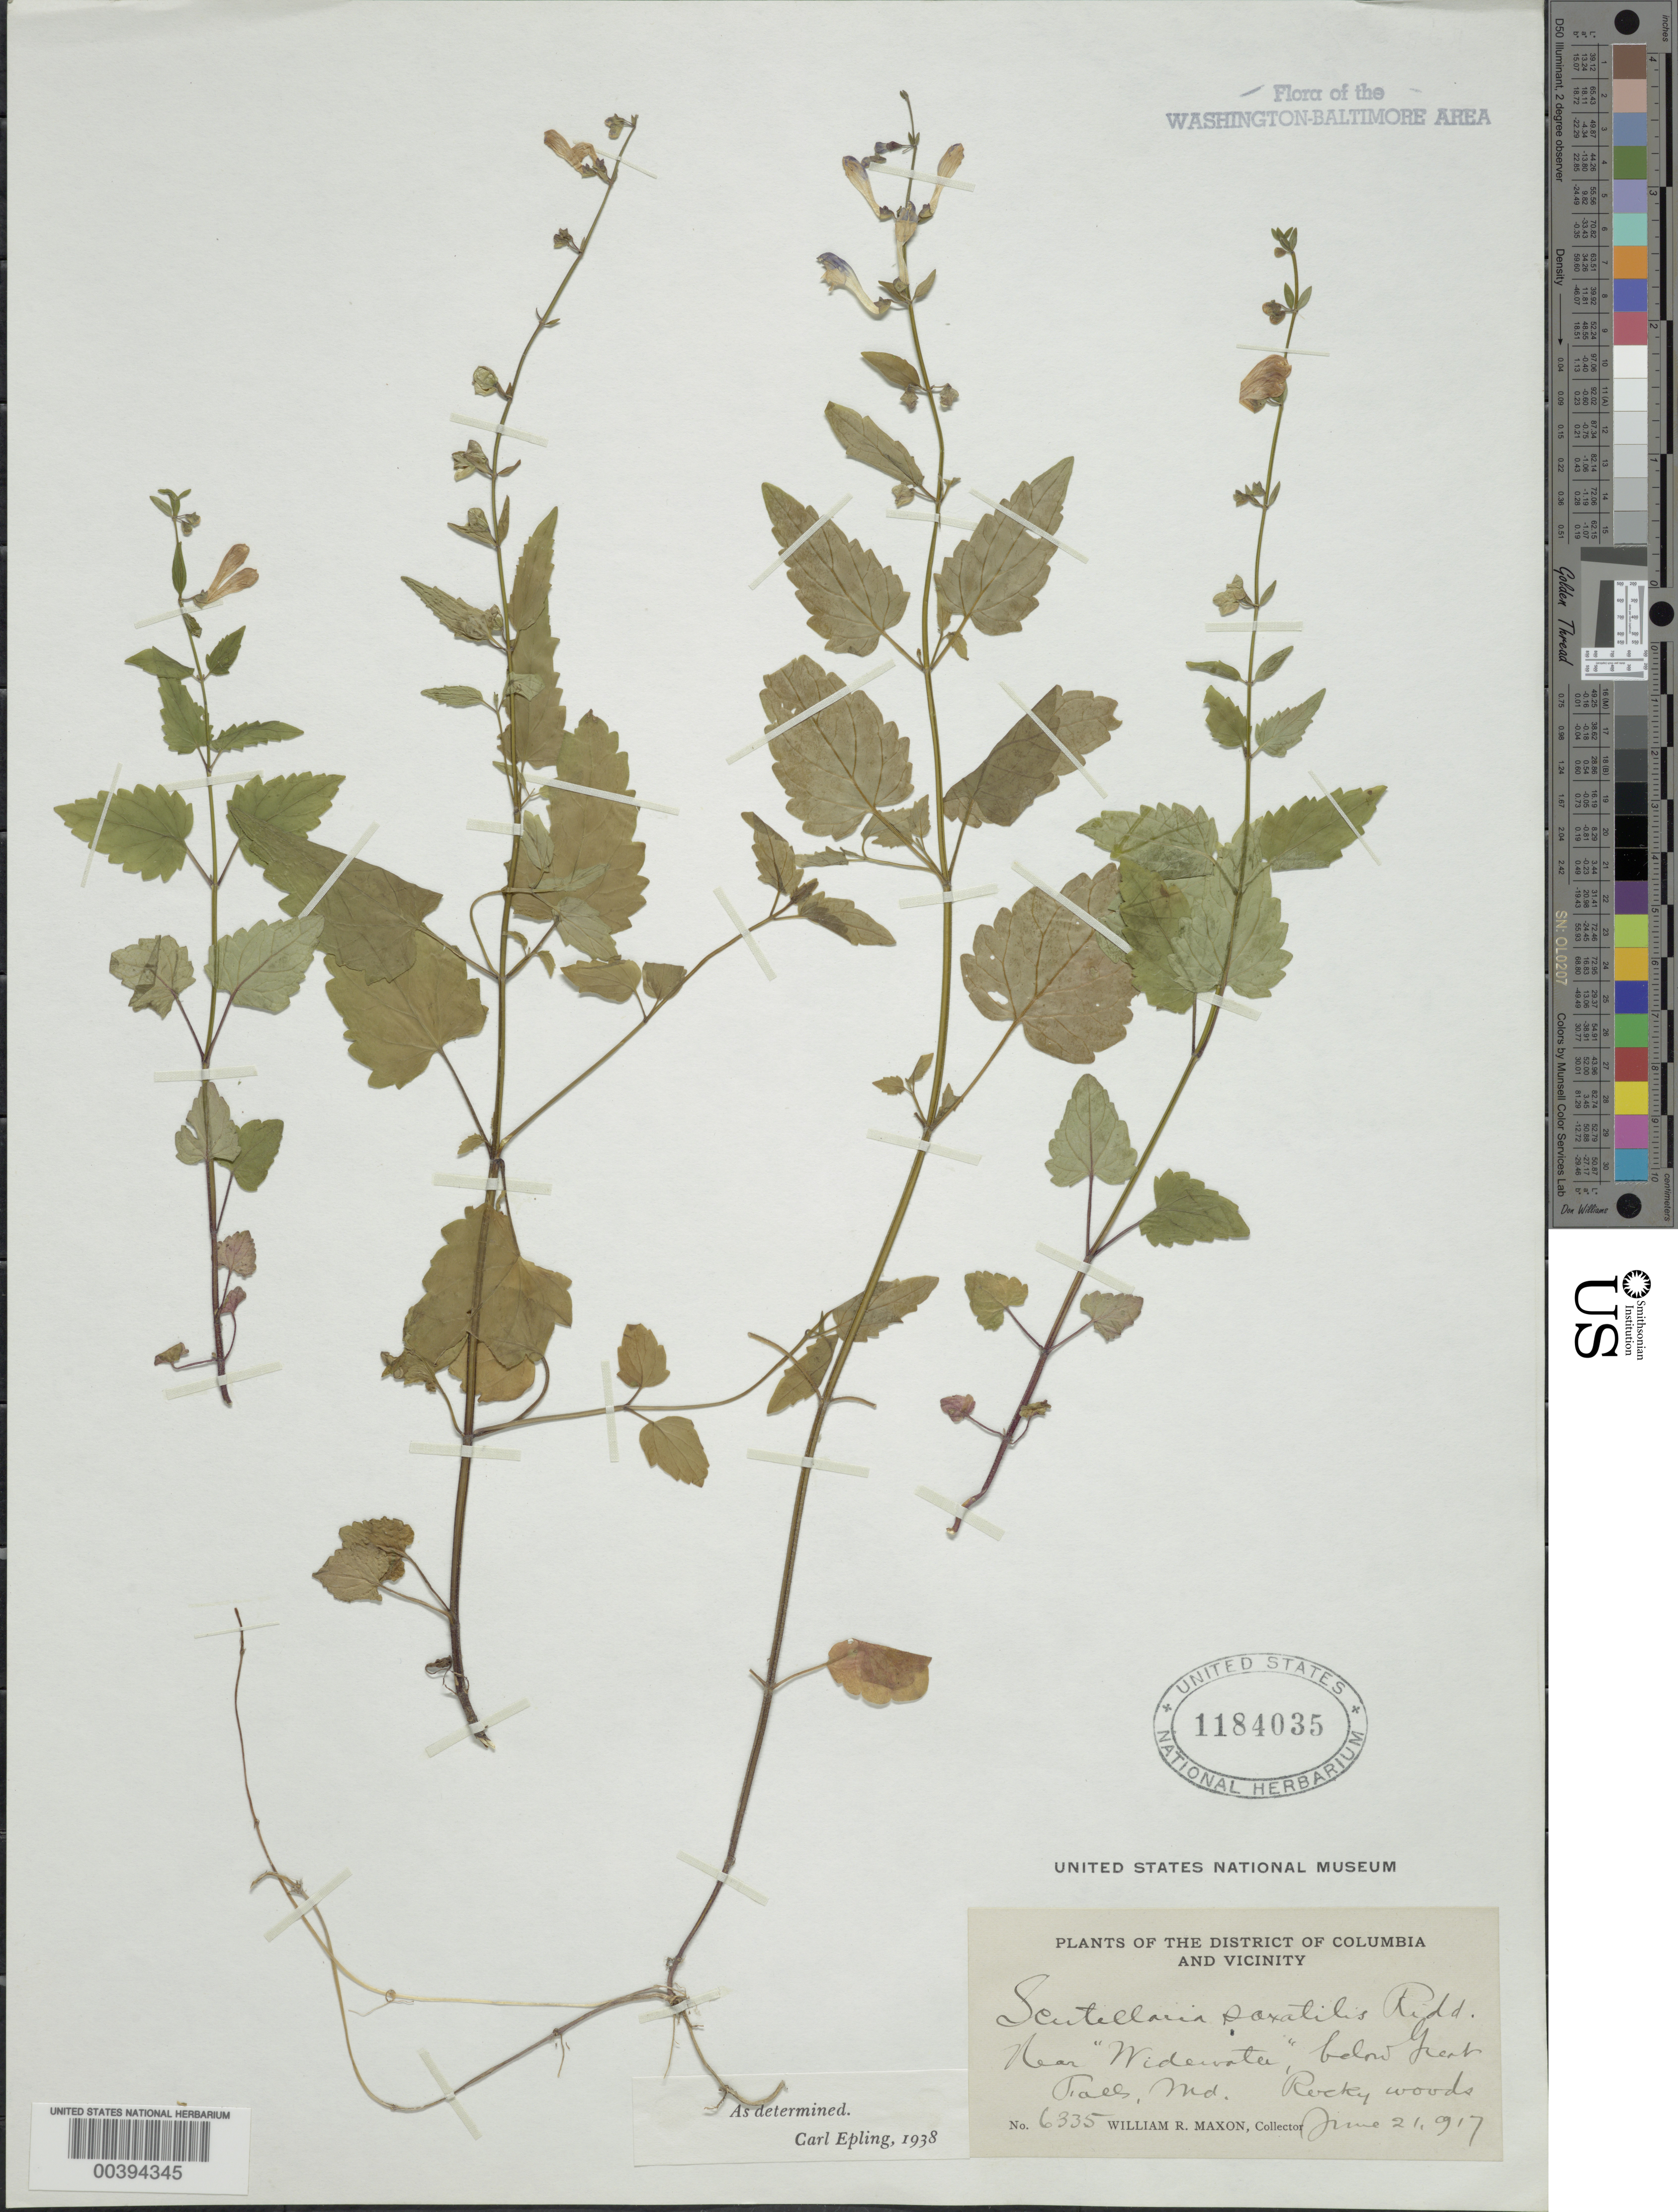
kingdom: Plantae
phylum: Tracheophyta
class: Magnoliopsida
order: Lamiales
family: Lamiaceae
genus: Scutellaria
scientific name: Scutellaria saxatilis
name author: Riddell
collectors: E. C. Leonard & E. P. Killip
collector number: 689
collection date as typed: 03 Jul 1921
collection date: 1921-07-03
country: United States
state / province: Maryland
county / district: Montgomery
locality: C. & O. Canal near Lock 15 C. and O. Canal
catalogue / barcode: US 1220035